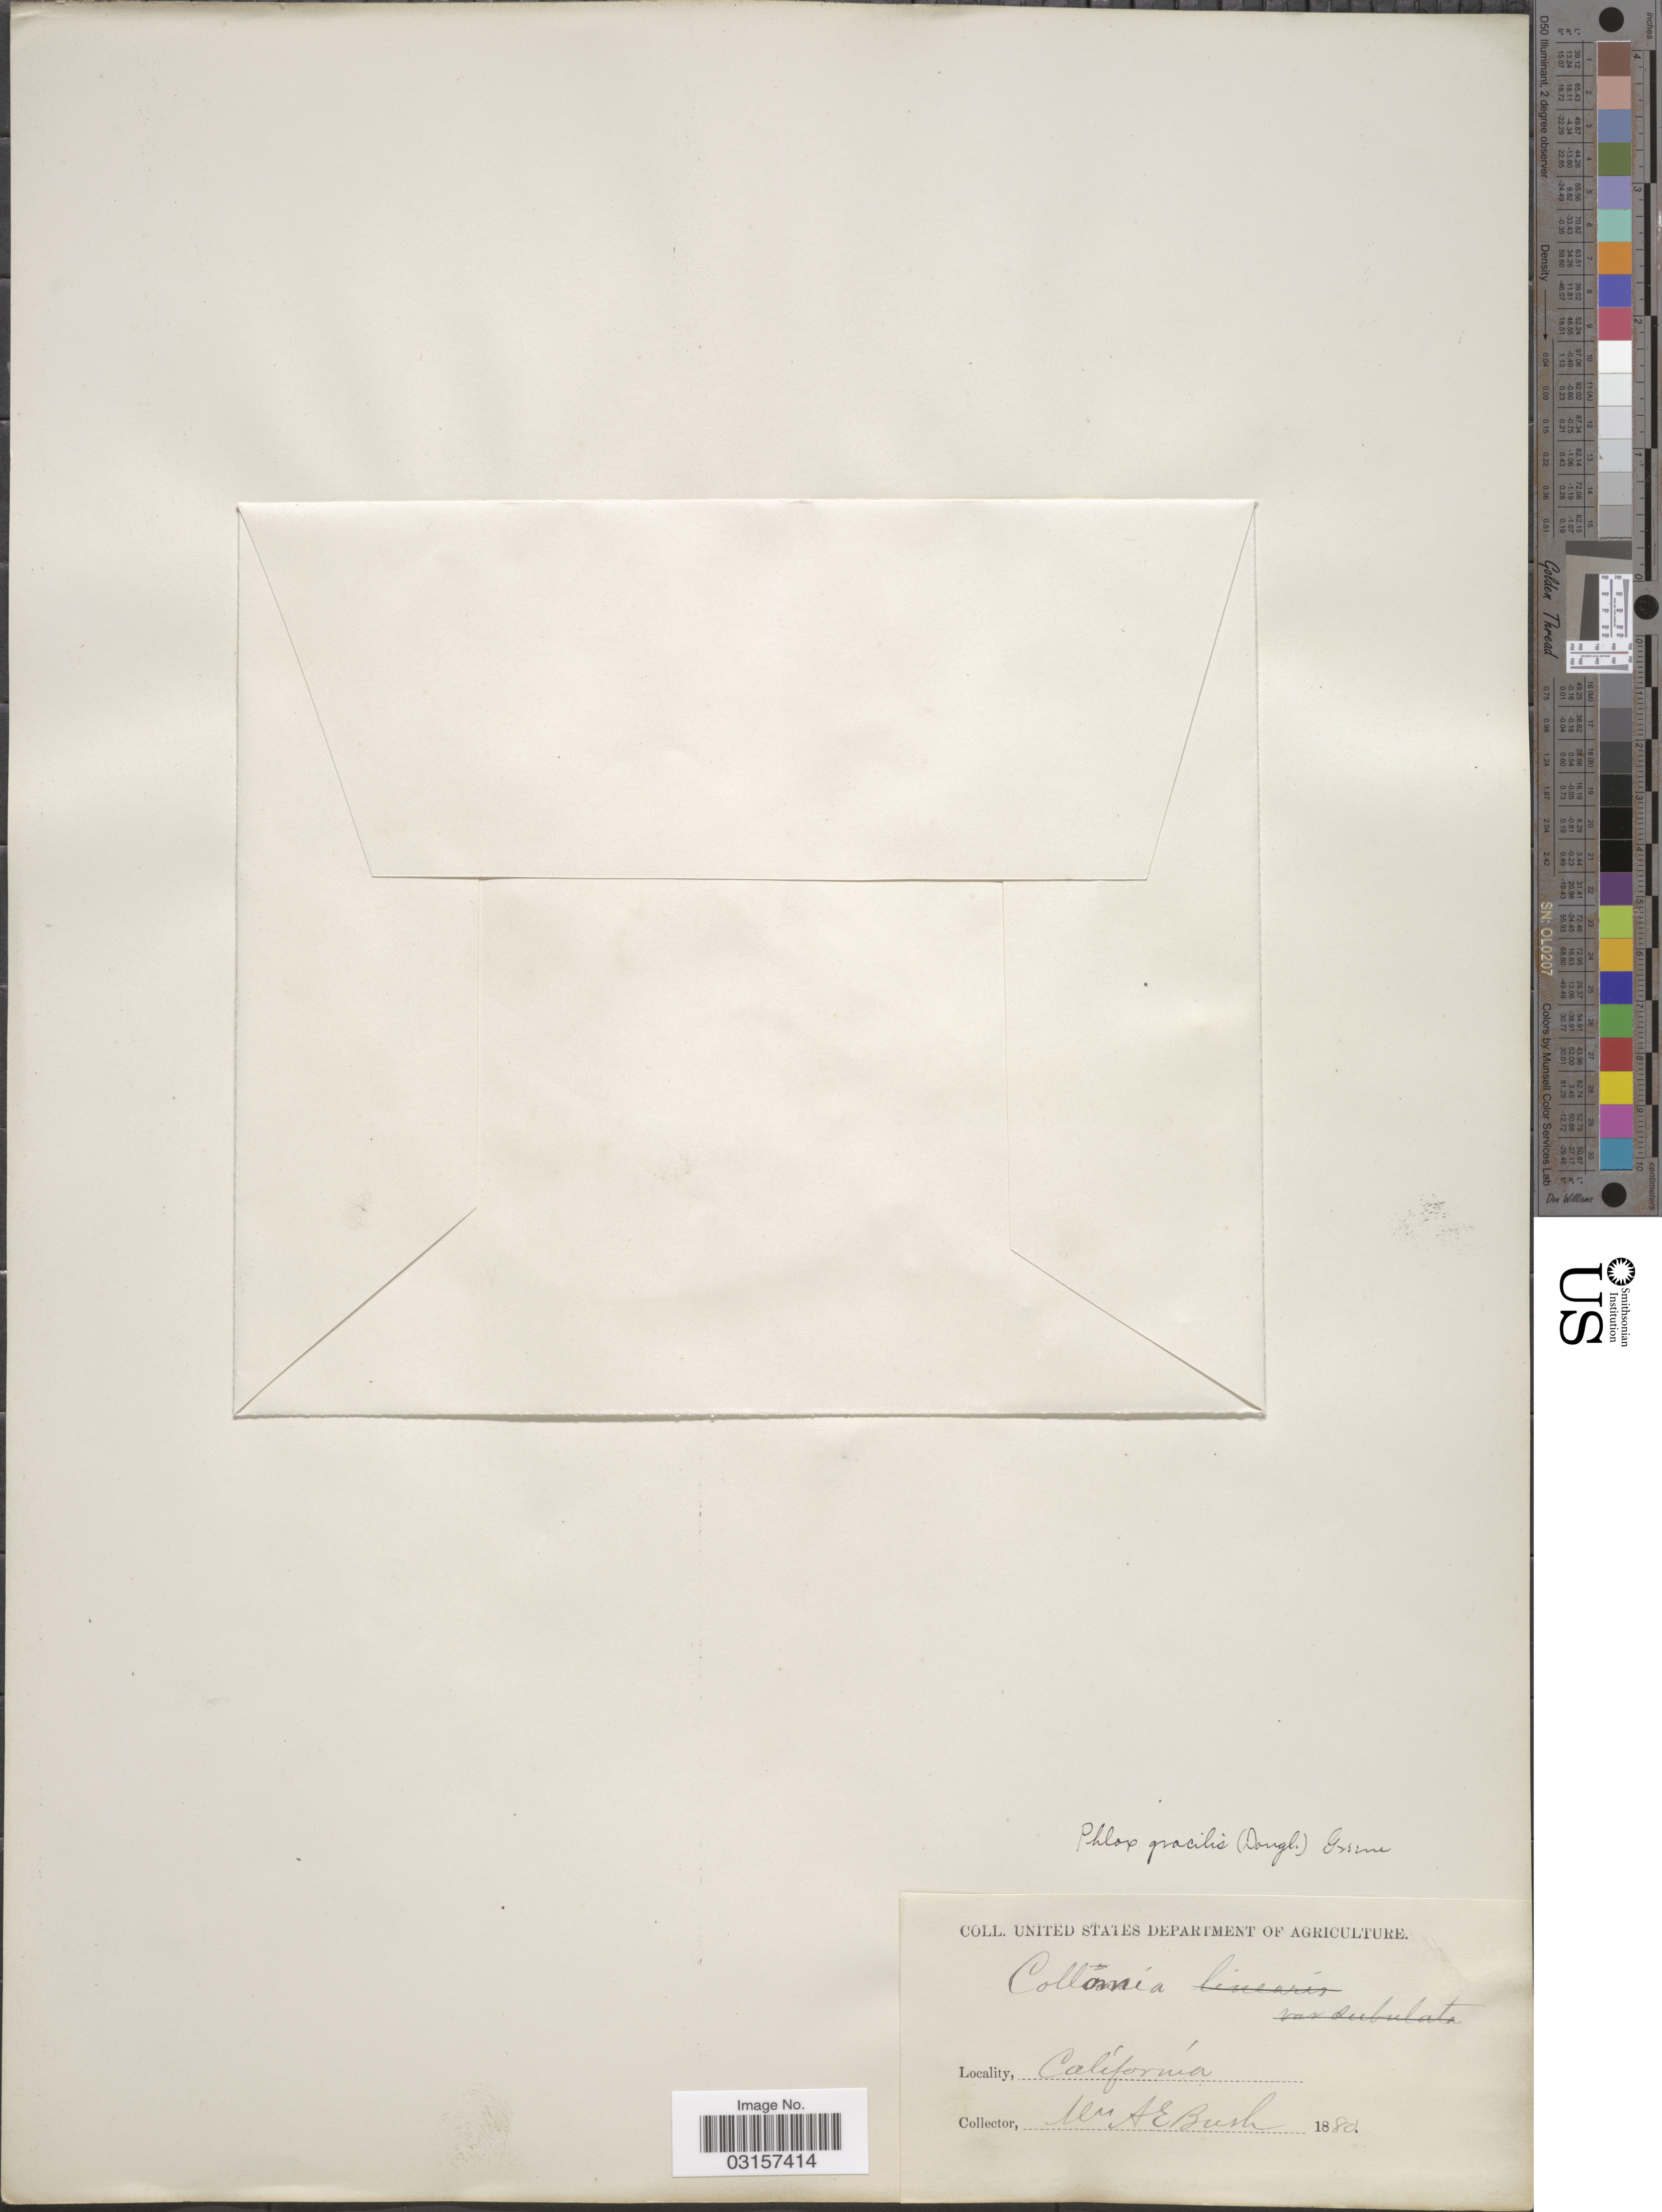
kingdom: Plantae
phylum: Tracheophyta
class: Magnoliopsida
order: Ericales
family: Polemoniaceae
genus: Microsteris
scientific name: Microsteris gracilis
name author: (Hook.) Greene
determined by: (US) Smithsonian Institution - National Museum of Natural History - Department of Botany (UNITED STATES)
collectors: A. E. Bush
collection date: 1880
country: United States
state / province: California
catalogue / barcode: US 103230